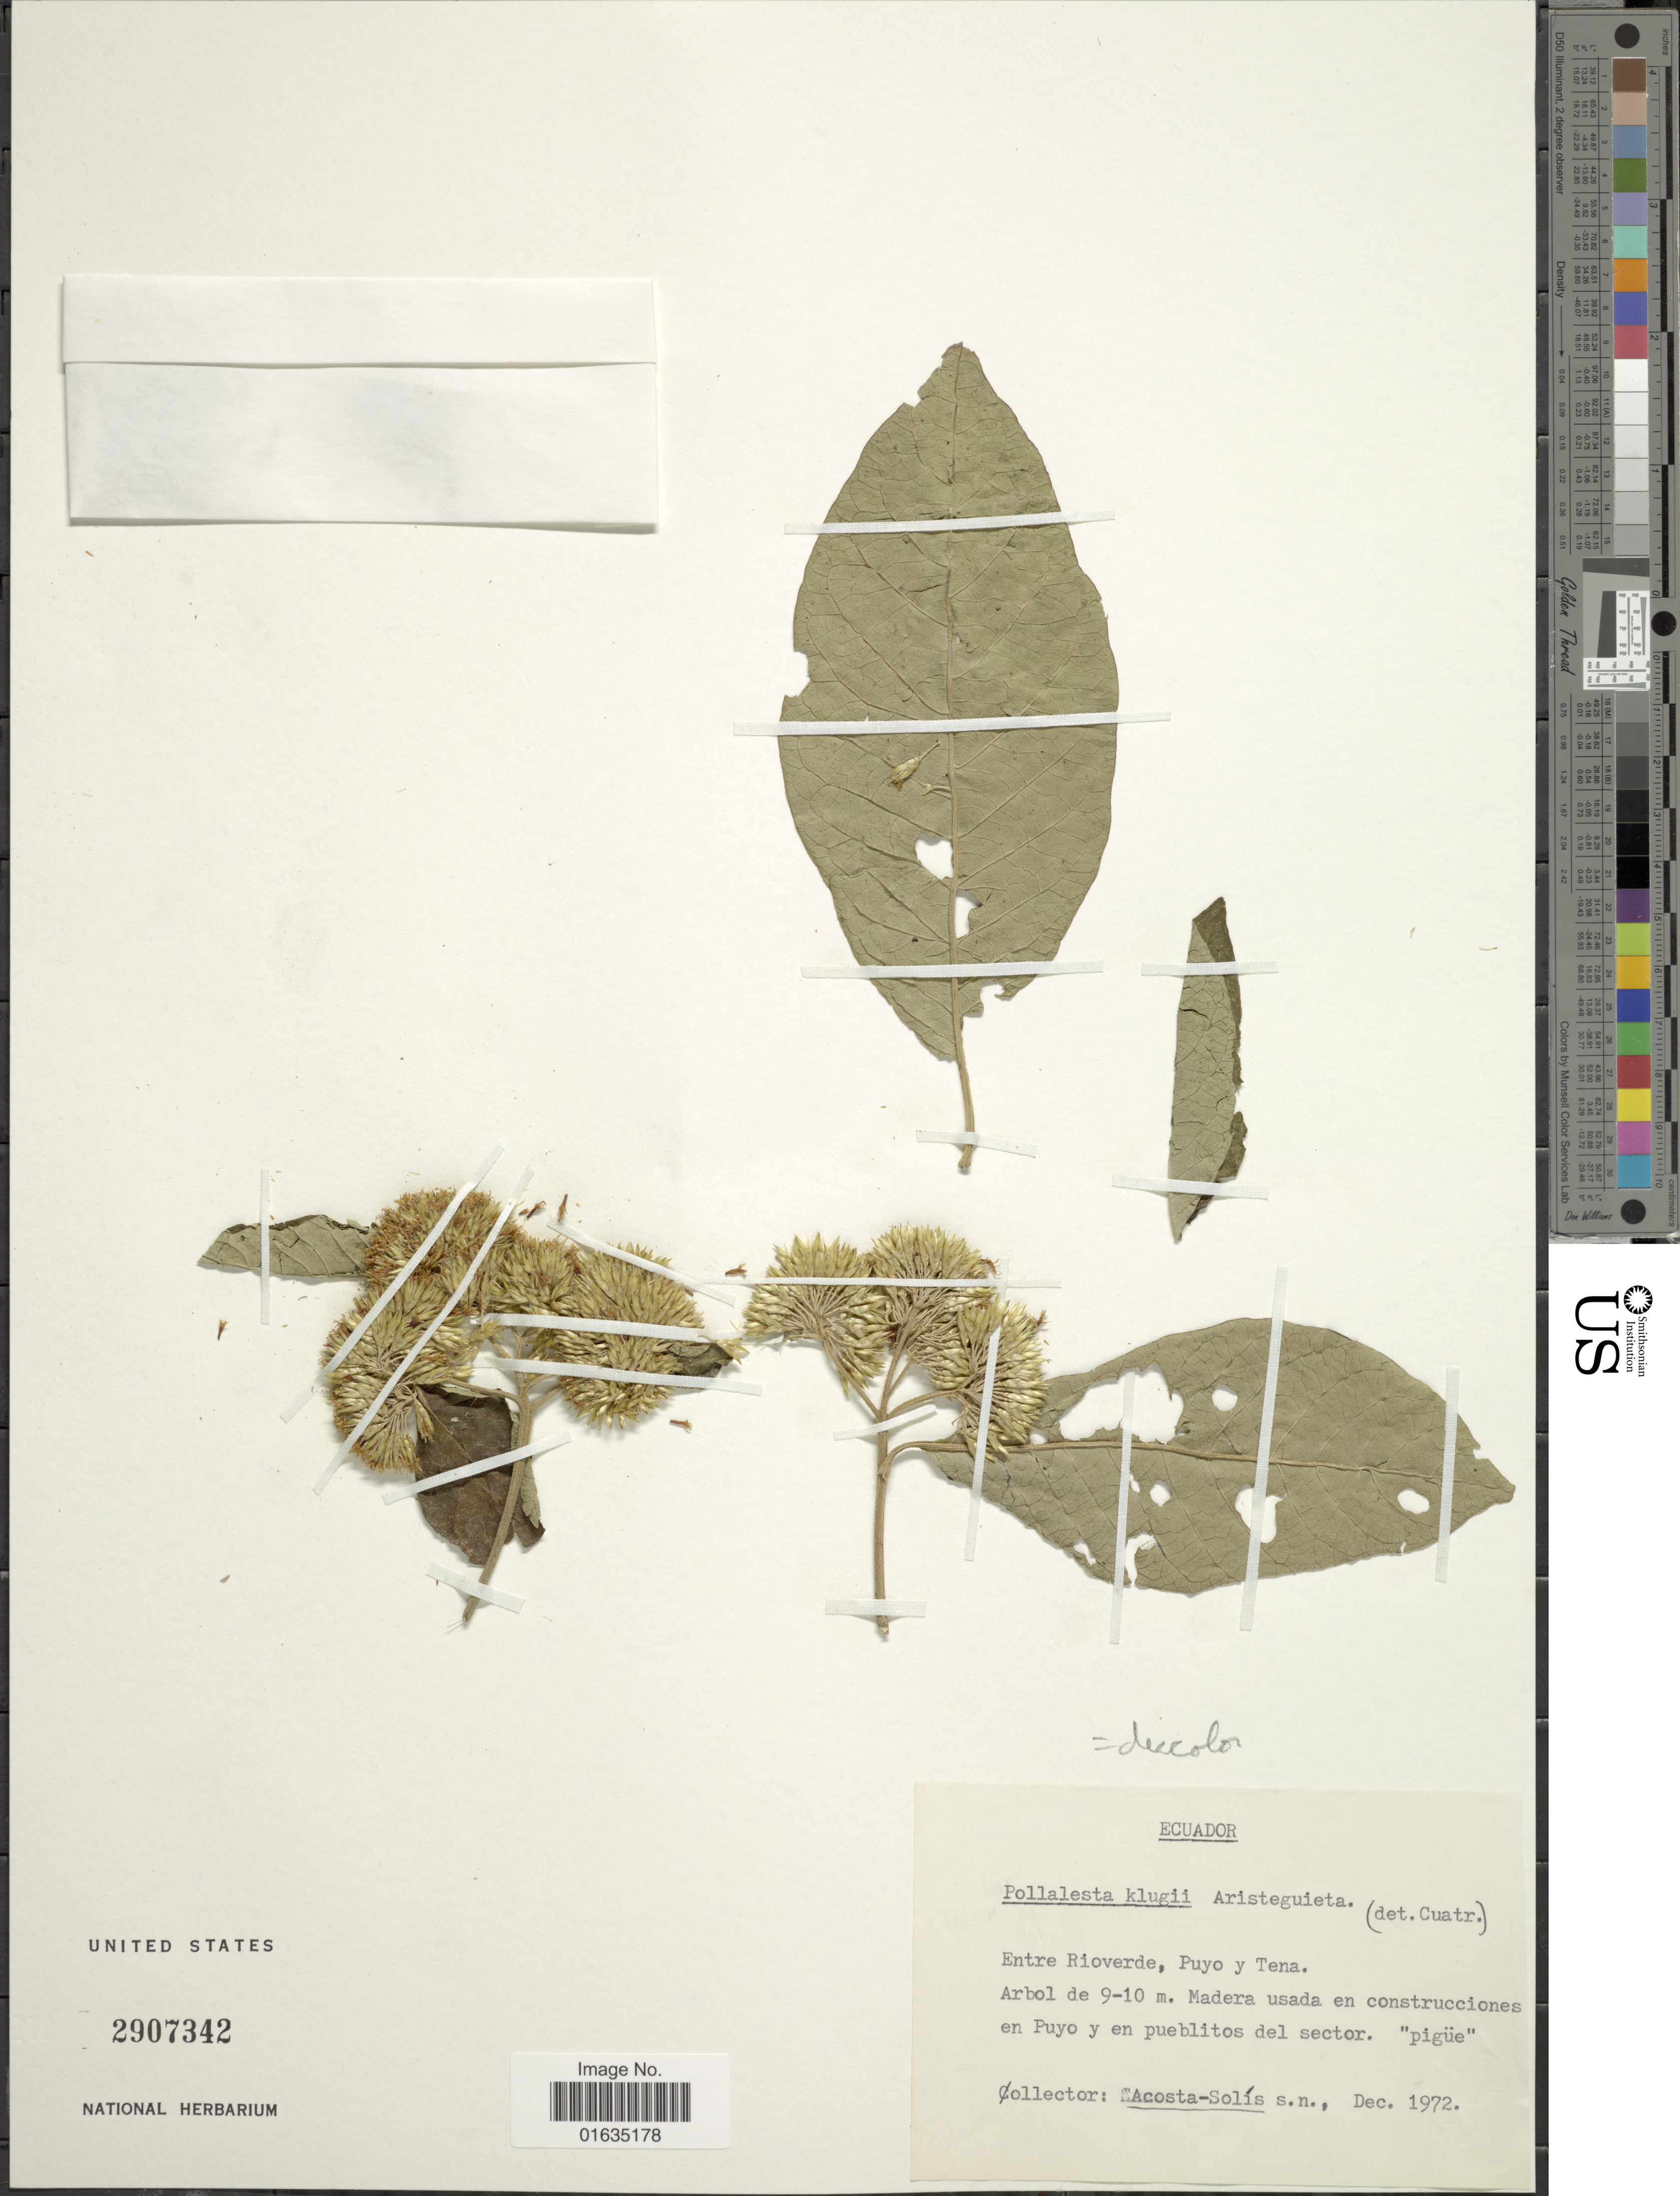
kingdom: Plantae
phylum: Tracheophyta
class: Magnoliopsida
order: Asterales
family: Asteraceae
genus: Pollalesta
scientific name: Pollalesta discolor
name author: (Kunth) Aristeg.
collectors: -- Acosta-Solis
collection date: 1972-12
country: Ecuador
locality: Entre Rioverde, Puyo y Tena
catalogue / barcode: US 2907342